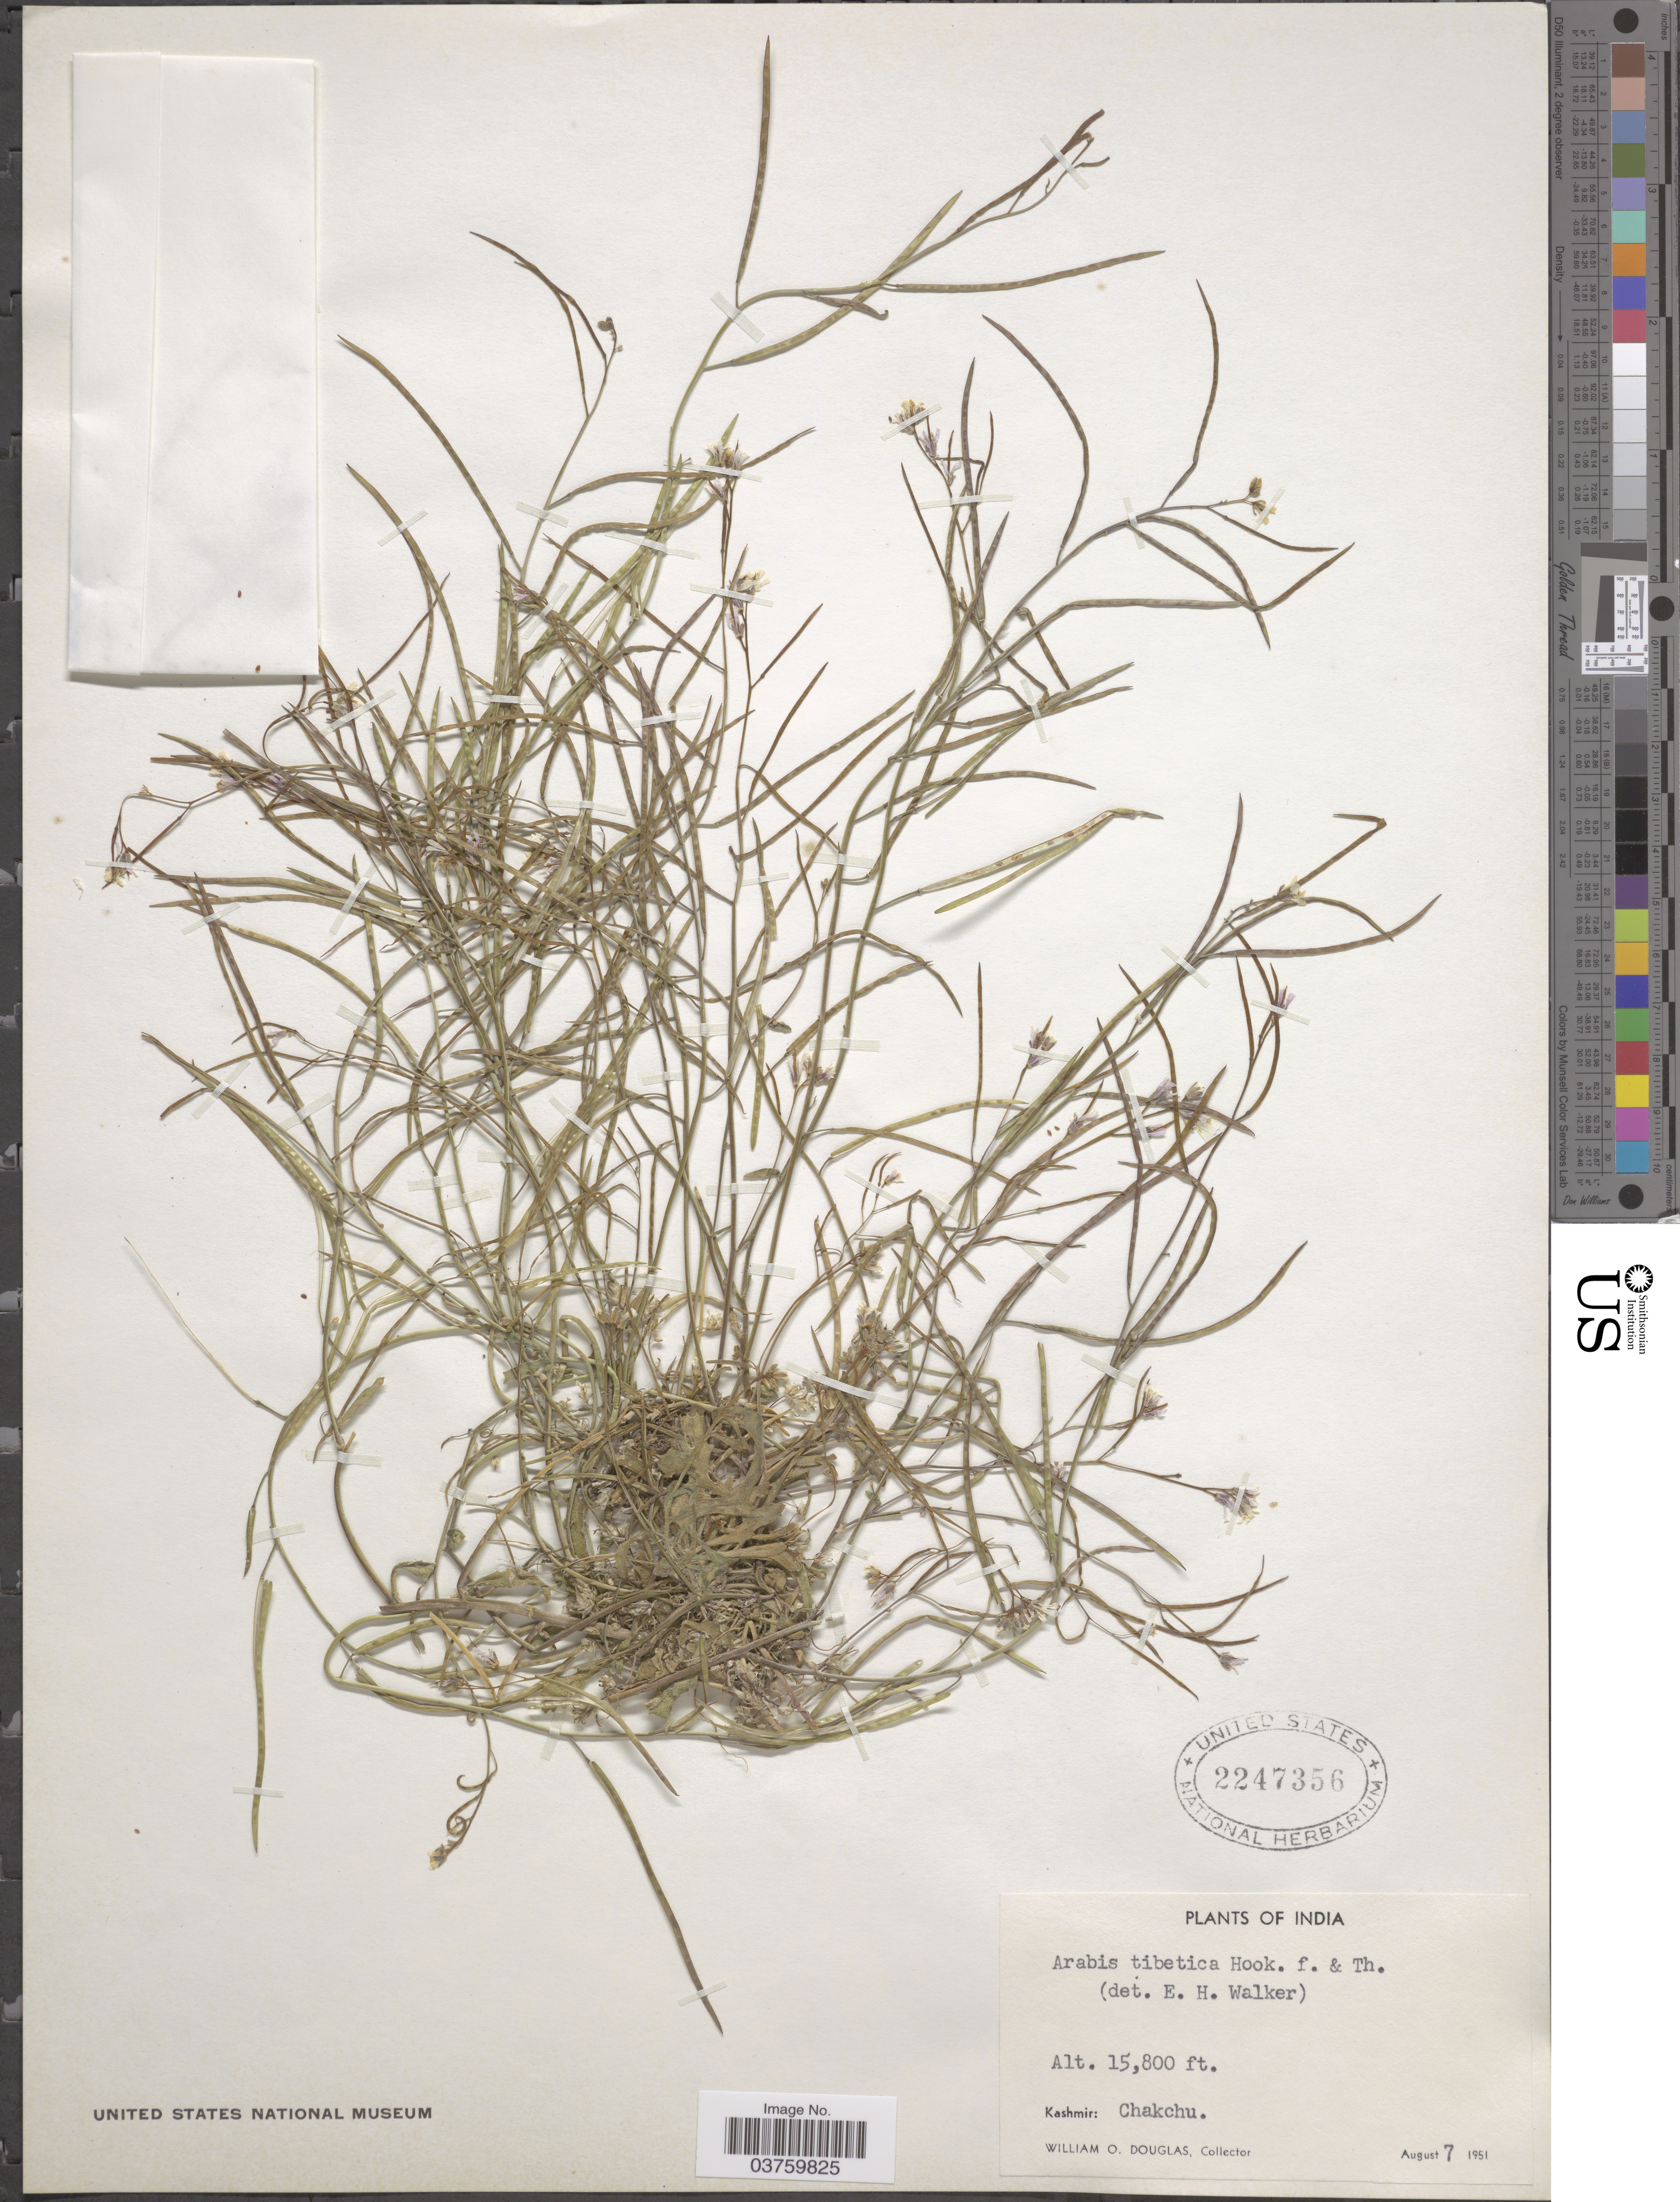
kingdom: Plantae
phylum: Tracheophyta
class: Magnoliopsida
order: Brassicales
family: Brassicaceae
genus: Arabis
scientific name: Arabis tibetica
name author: Hook. f. & Thomson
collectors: W. Douglas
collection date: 1951-08-07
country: India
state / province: Jammu and Kashmir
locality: Kashmir: Chakchu.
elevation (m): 4816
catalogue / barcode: US 2247356